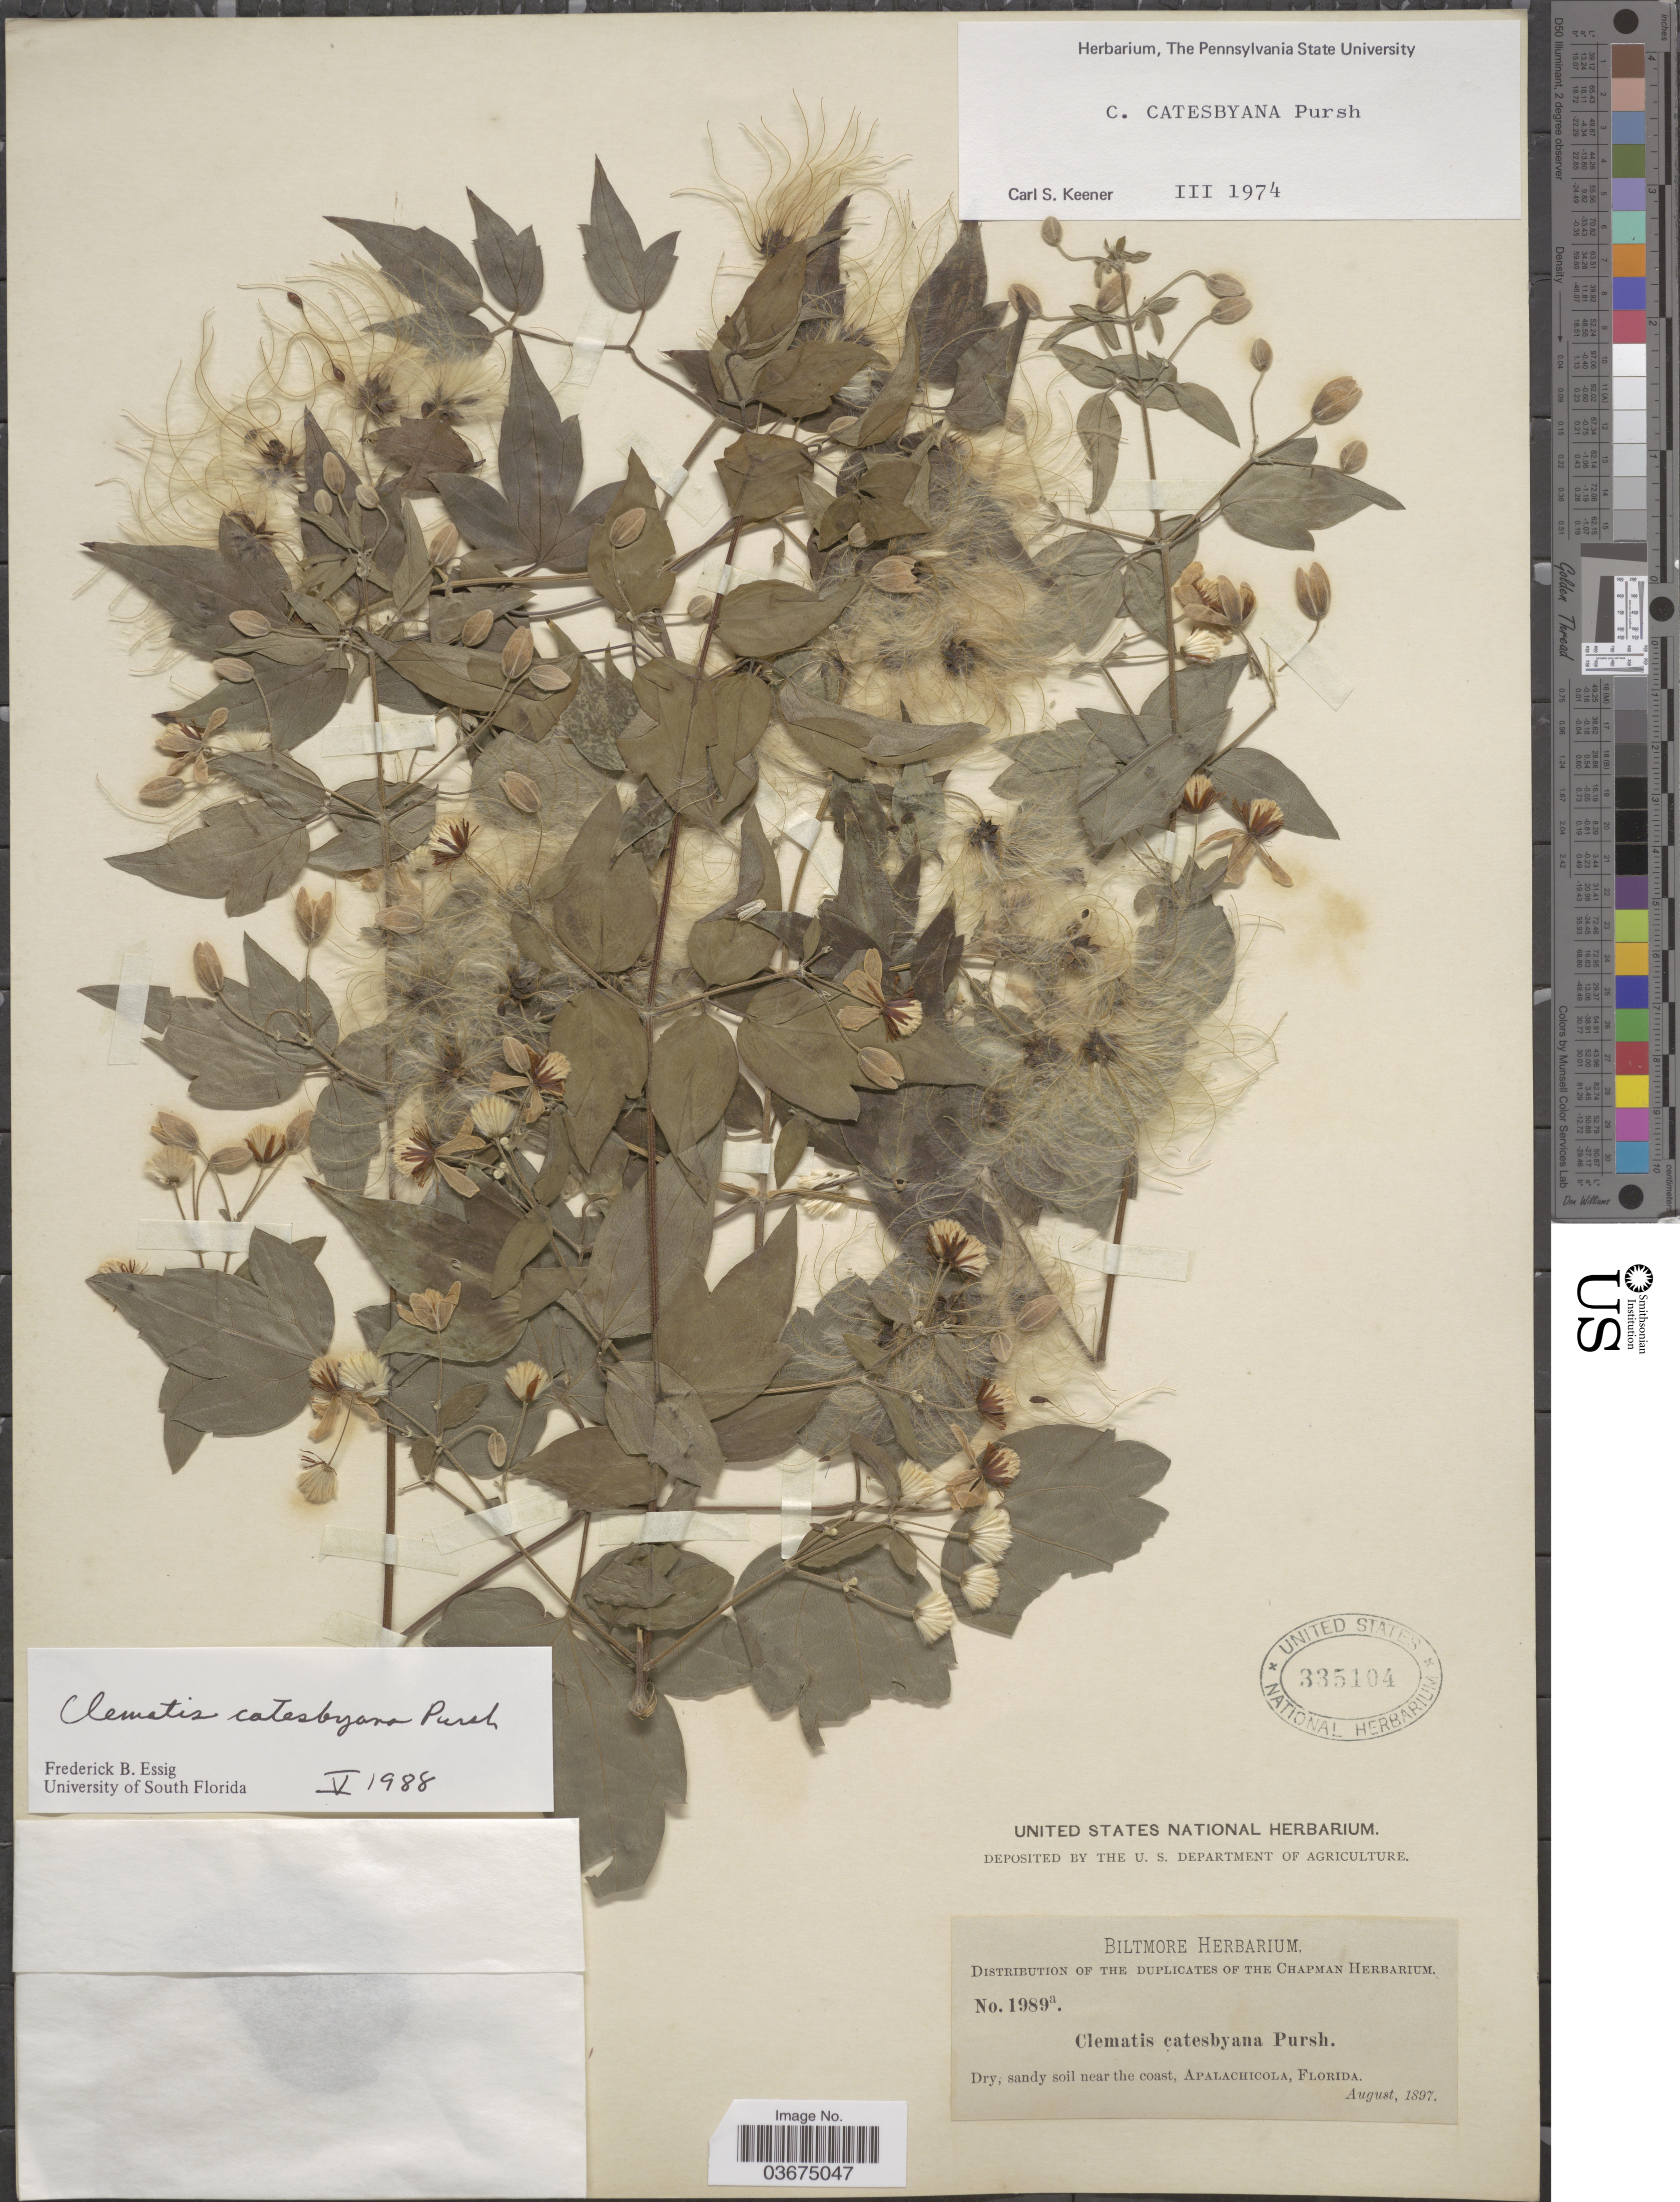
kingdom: Plantae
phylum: Tracheophyta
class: Magnoliopsida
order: Ranunculales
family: Ranunculaceae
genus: Clematis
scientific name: Clematis catesbyana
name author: Pursh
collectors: ex herb. Biltmore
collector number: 1989a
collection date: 1897-08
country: United States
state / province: Florida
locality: Dry, sandy soil near the coast, Apalachicola.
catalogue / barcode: US 335104